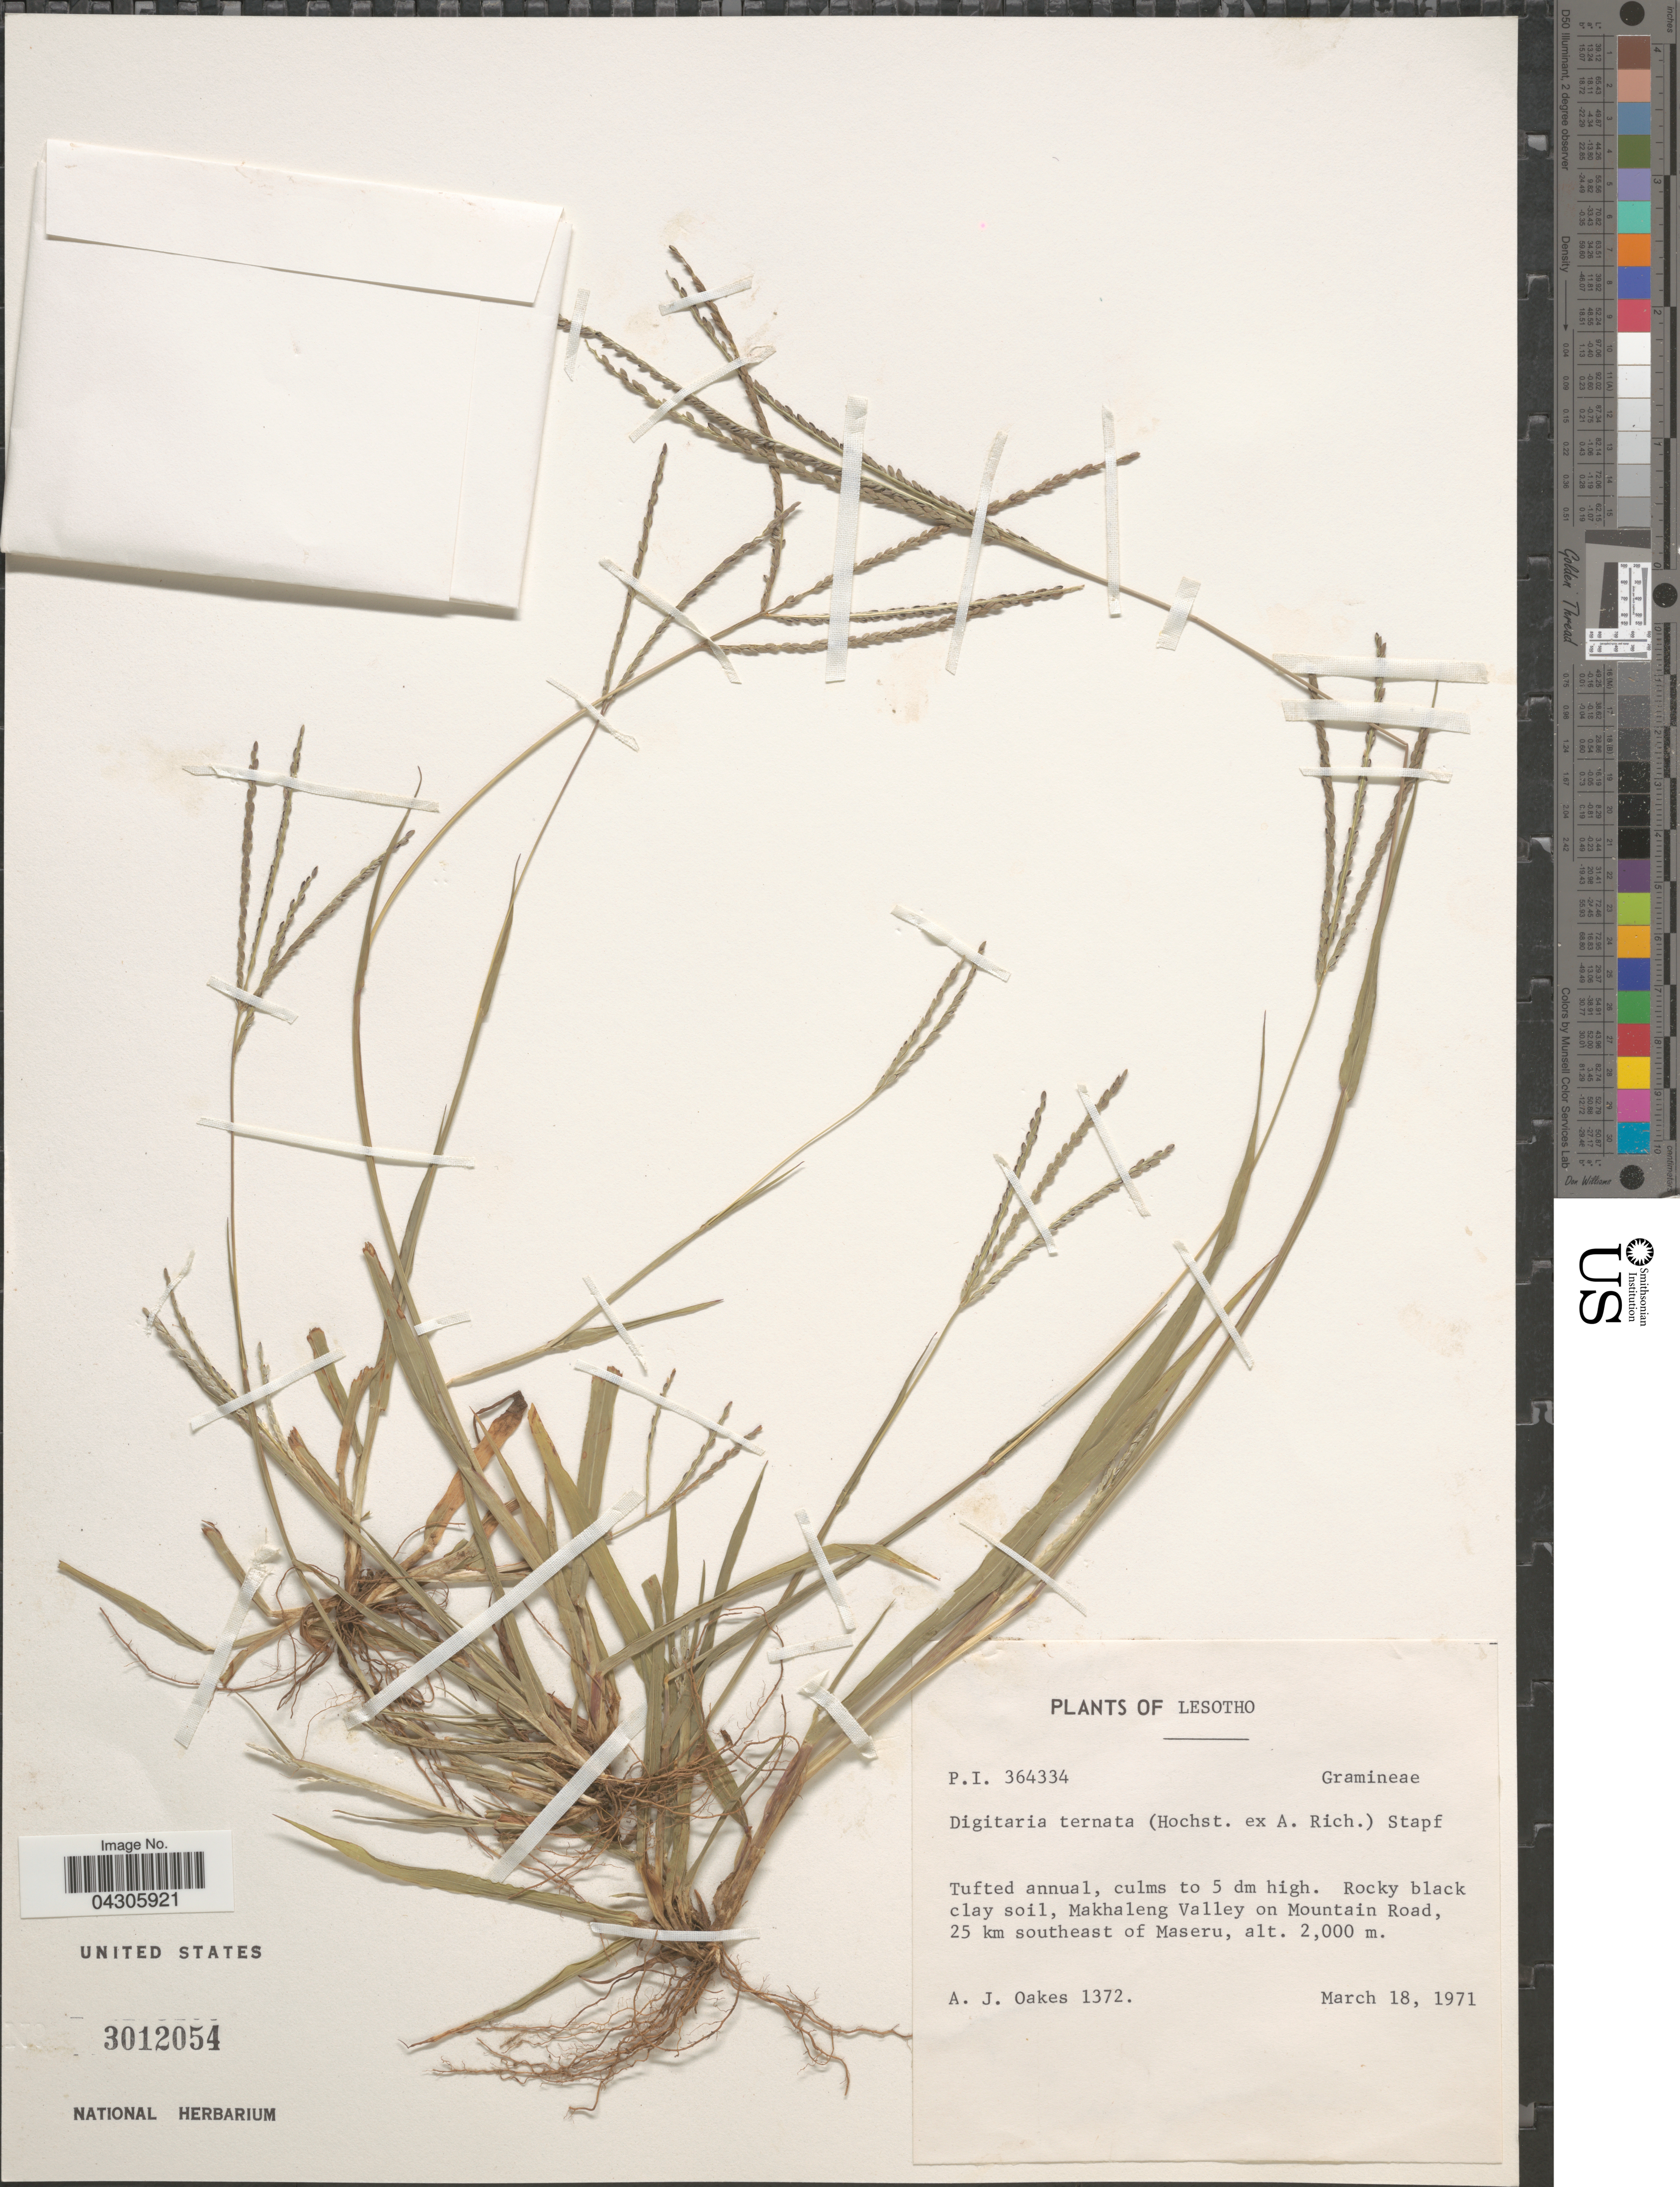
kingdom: Plantae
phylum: Tracheophyta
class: Liliopsida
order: Poales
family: Poaceae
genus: Digitaria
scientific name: Digitaria ternata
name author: (Hochr. ex A. Rich.) Stapf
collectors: A. Oakes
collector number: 1372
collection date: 1971-03-18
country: Lesotho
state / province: Maseru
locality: Makhalong Valley on Mountain Road, 25 km southeast of Maseru.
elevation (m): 2000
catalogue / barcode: US 3012054